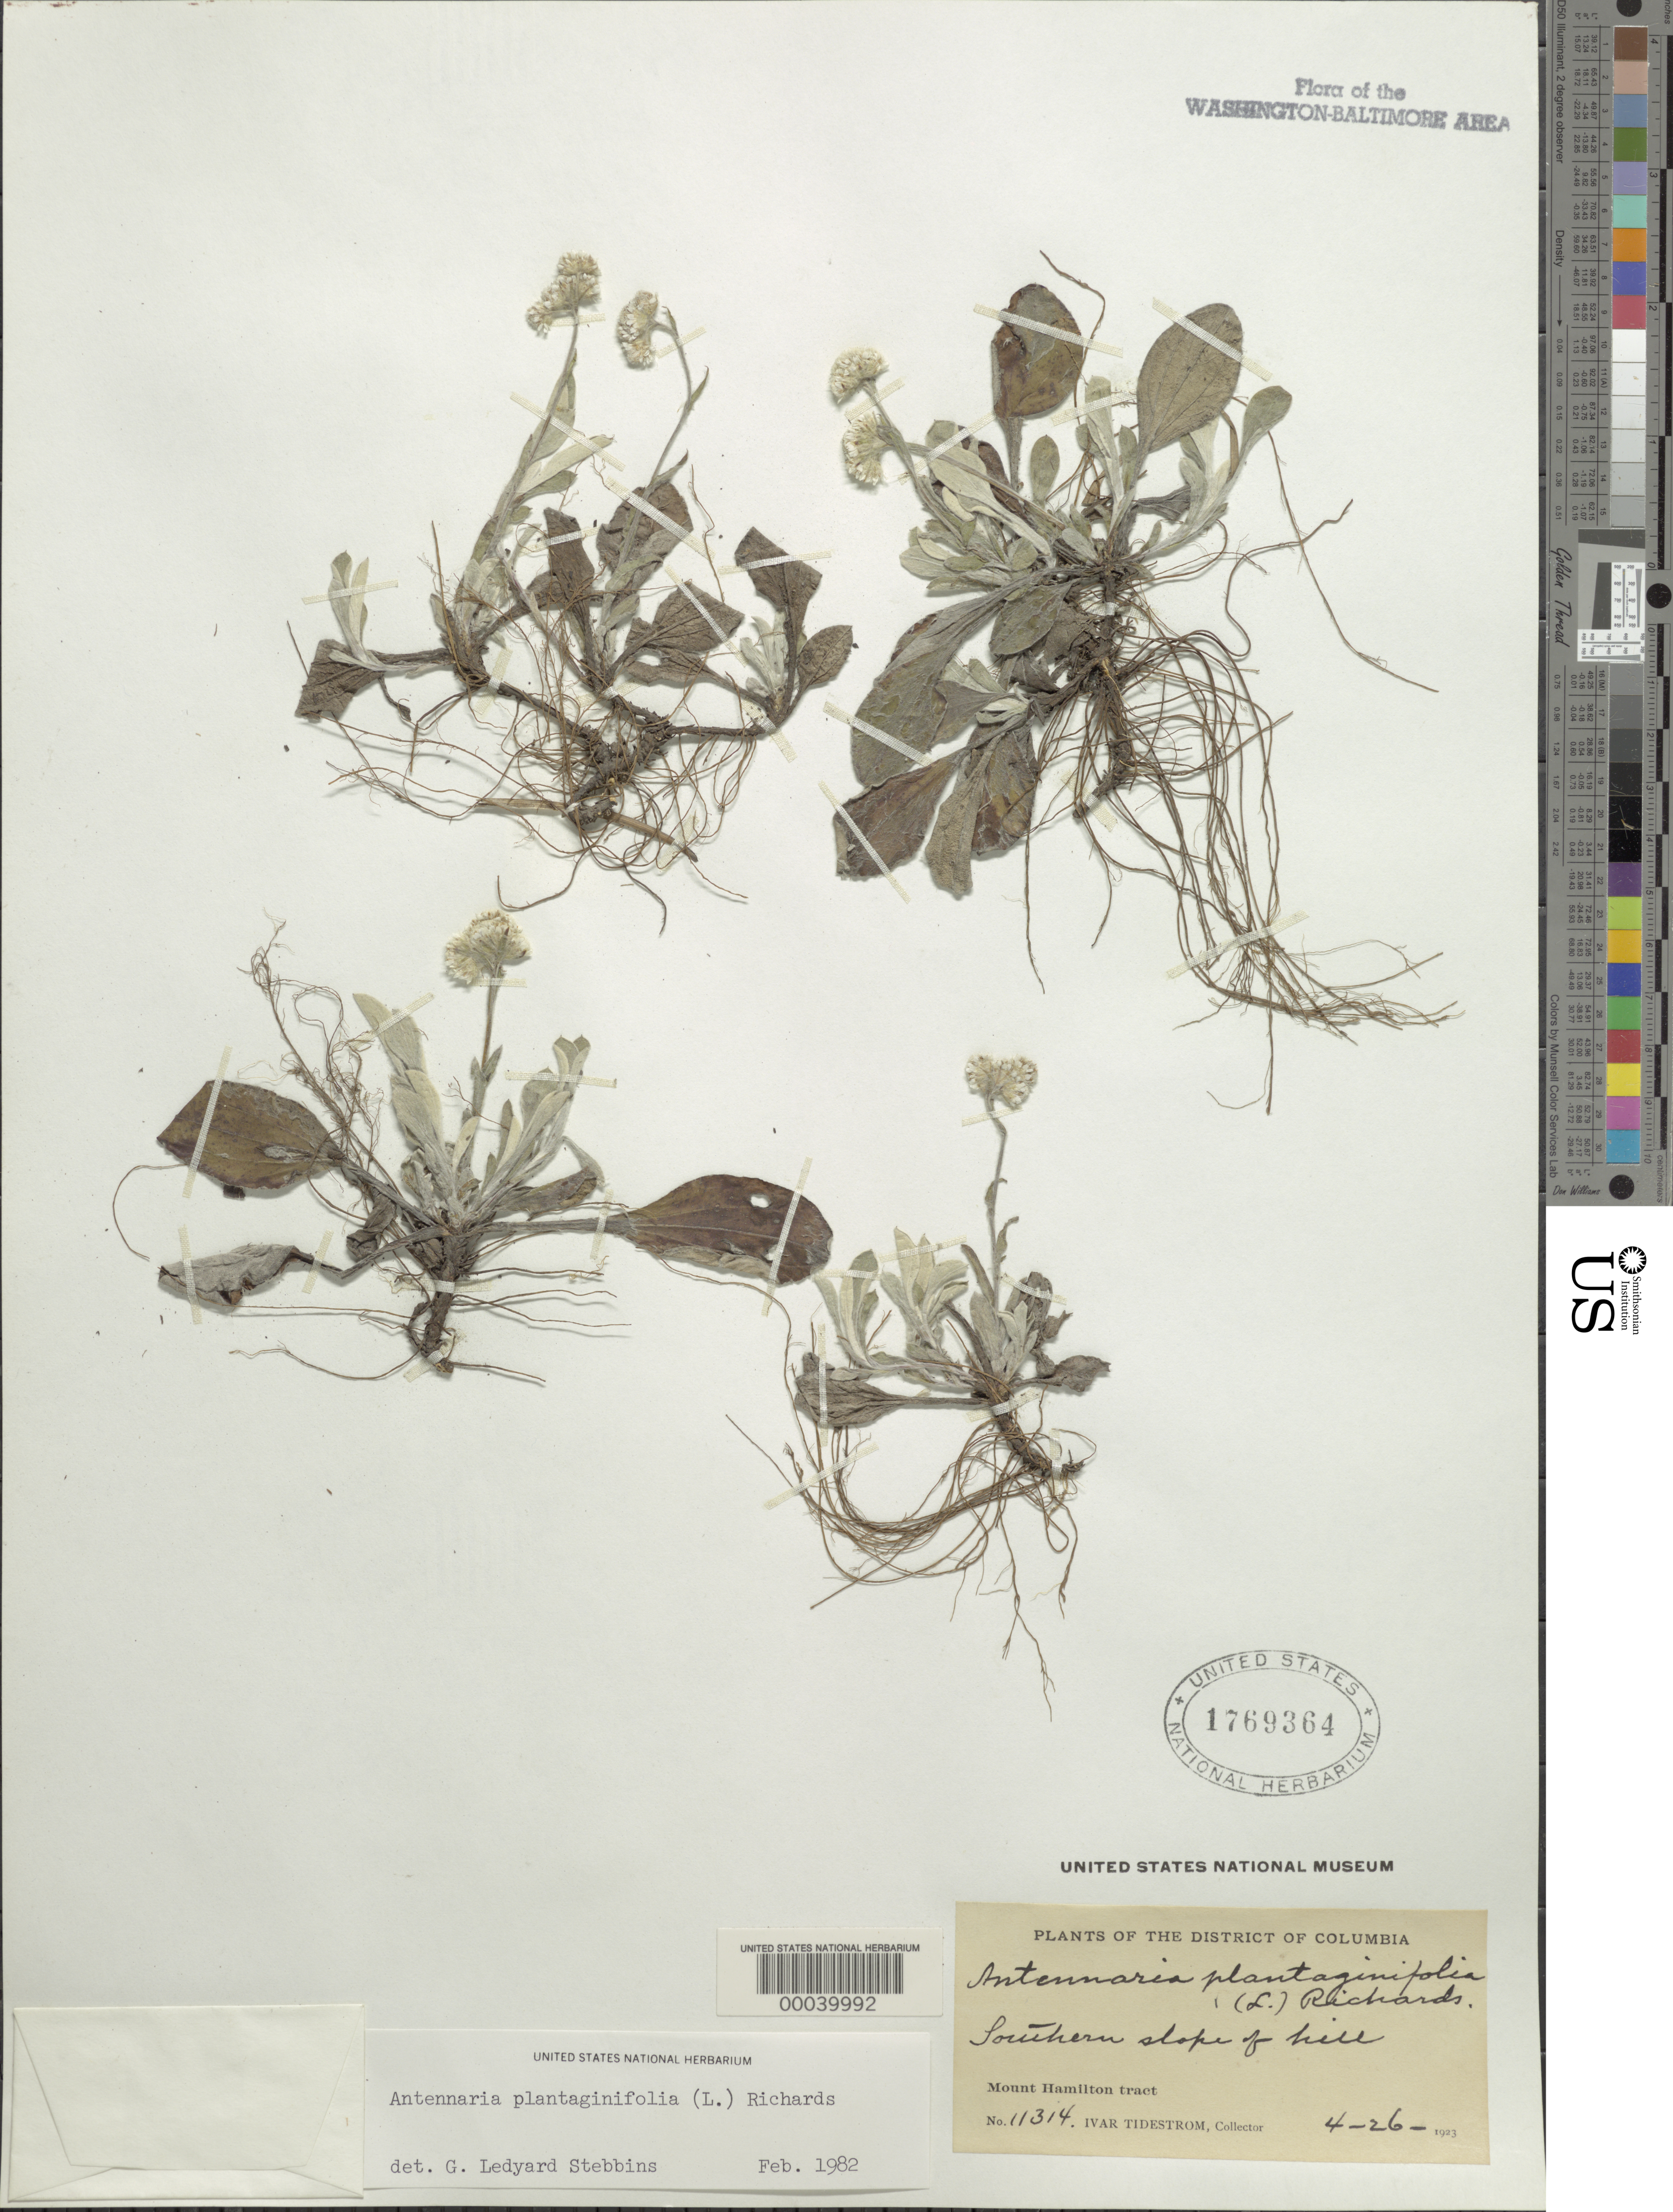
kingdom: Plantae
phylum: Tracheophyta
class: Magnoliopsida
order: Asterales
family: Asteraceae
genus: Antennaria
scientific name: Antennaria plantaginifolia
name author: (L.) Richardson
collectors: I. F. Tidestrom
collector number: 11314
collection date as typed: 26 Apr 1923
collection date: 1923-04-26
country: United States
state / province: District of Columbia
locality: South slope of Mount Hamilton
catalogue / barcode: US 1769364